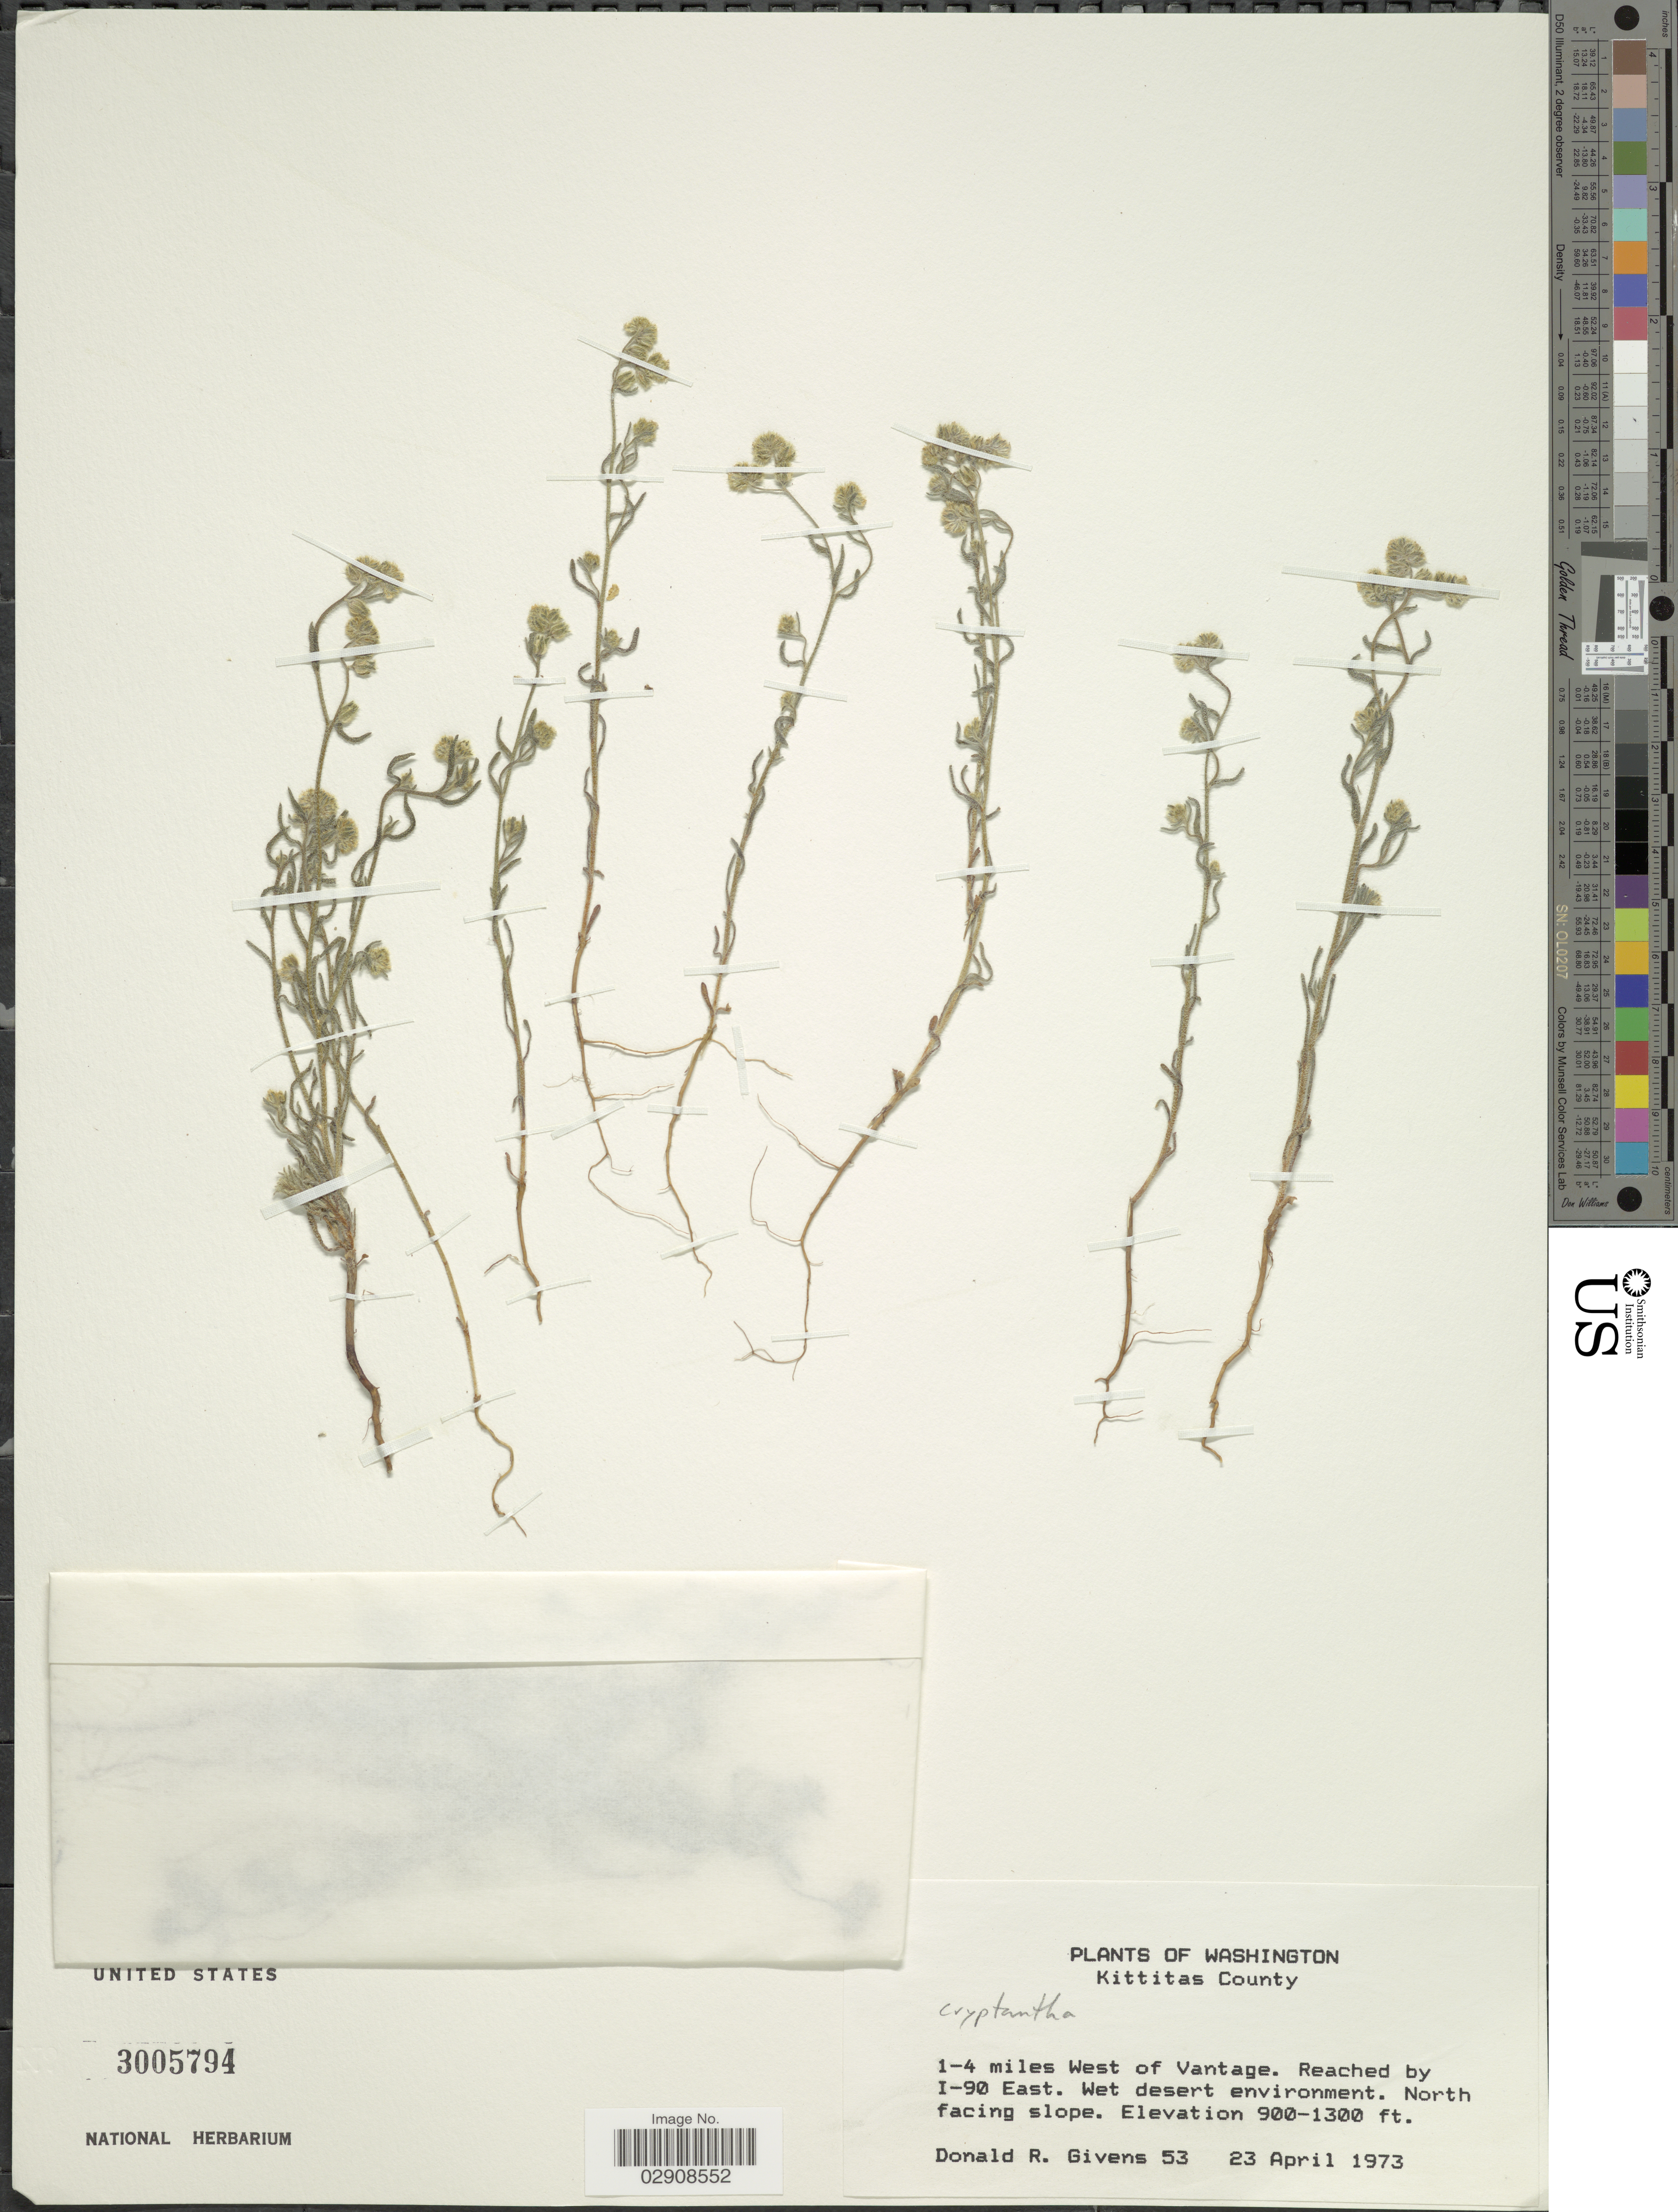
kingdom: Plantae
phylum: Tracheophyta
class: Magnoliopsida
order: Boraginales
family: Boraginaceae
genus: Cryptantha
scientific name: Cryptantha sp.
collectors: D. Givens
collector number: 53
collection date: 1973-04-23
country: United States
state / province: Washington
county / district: Kittitas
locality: Kittitas County. 1-4 miles West of Vantage. Reached by I-90 East. Wet desert environment. North facing slope.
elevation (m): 274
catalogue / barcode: US 3005794